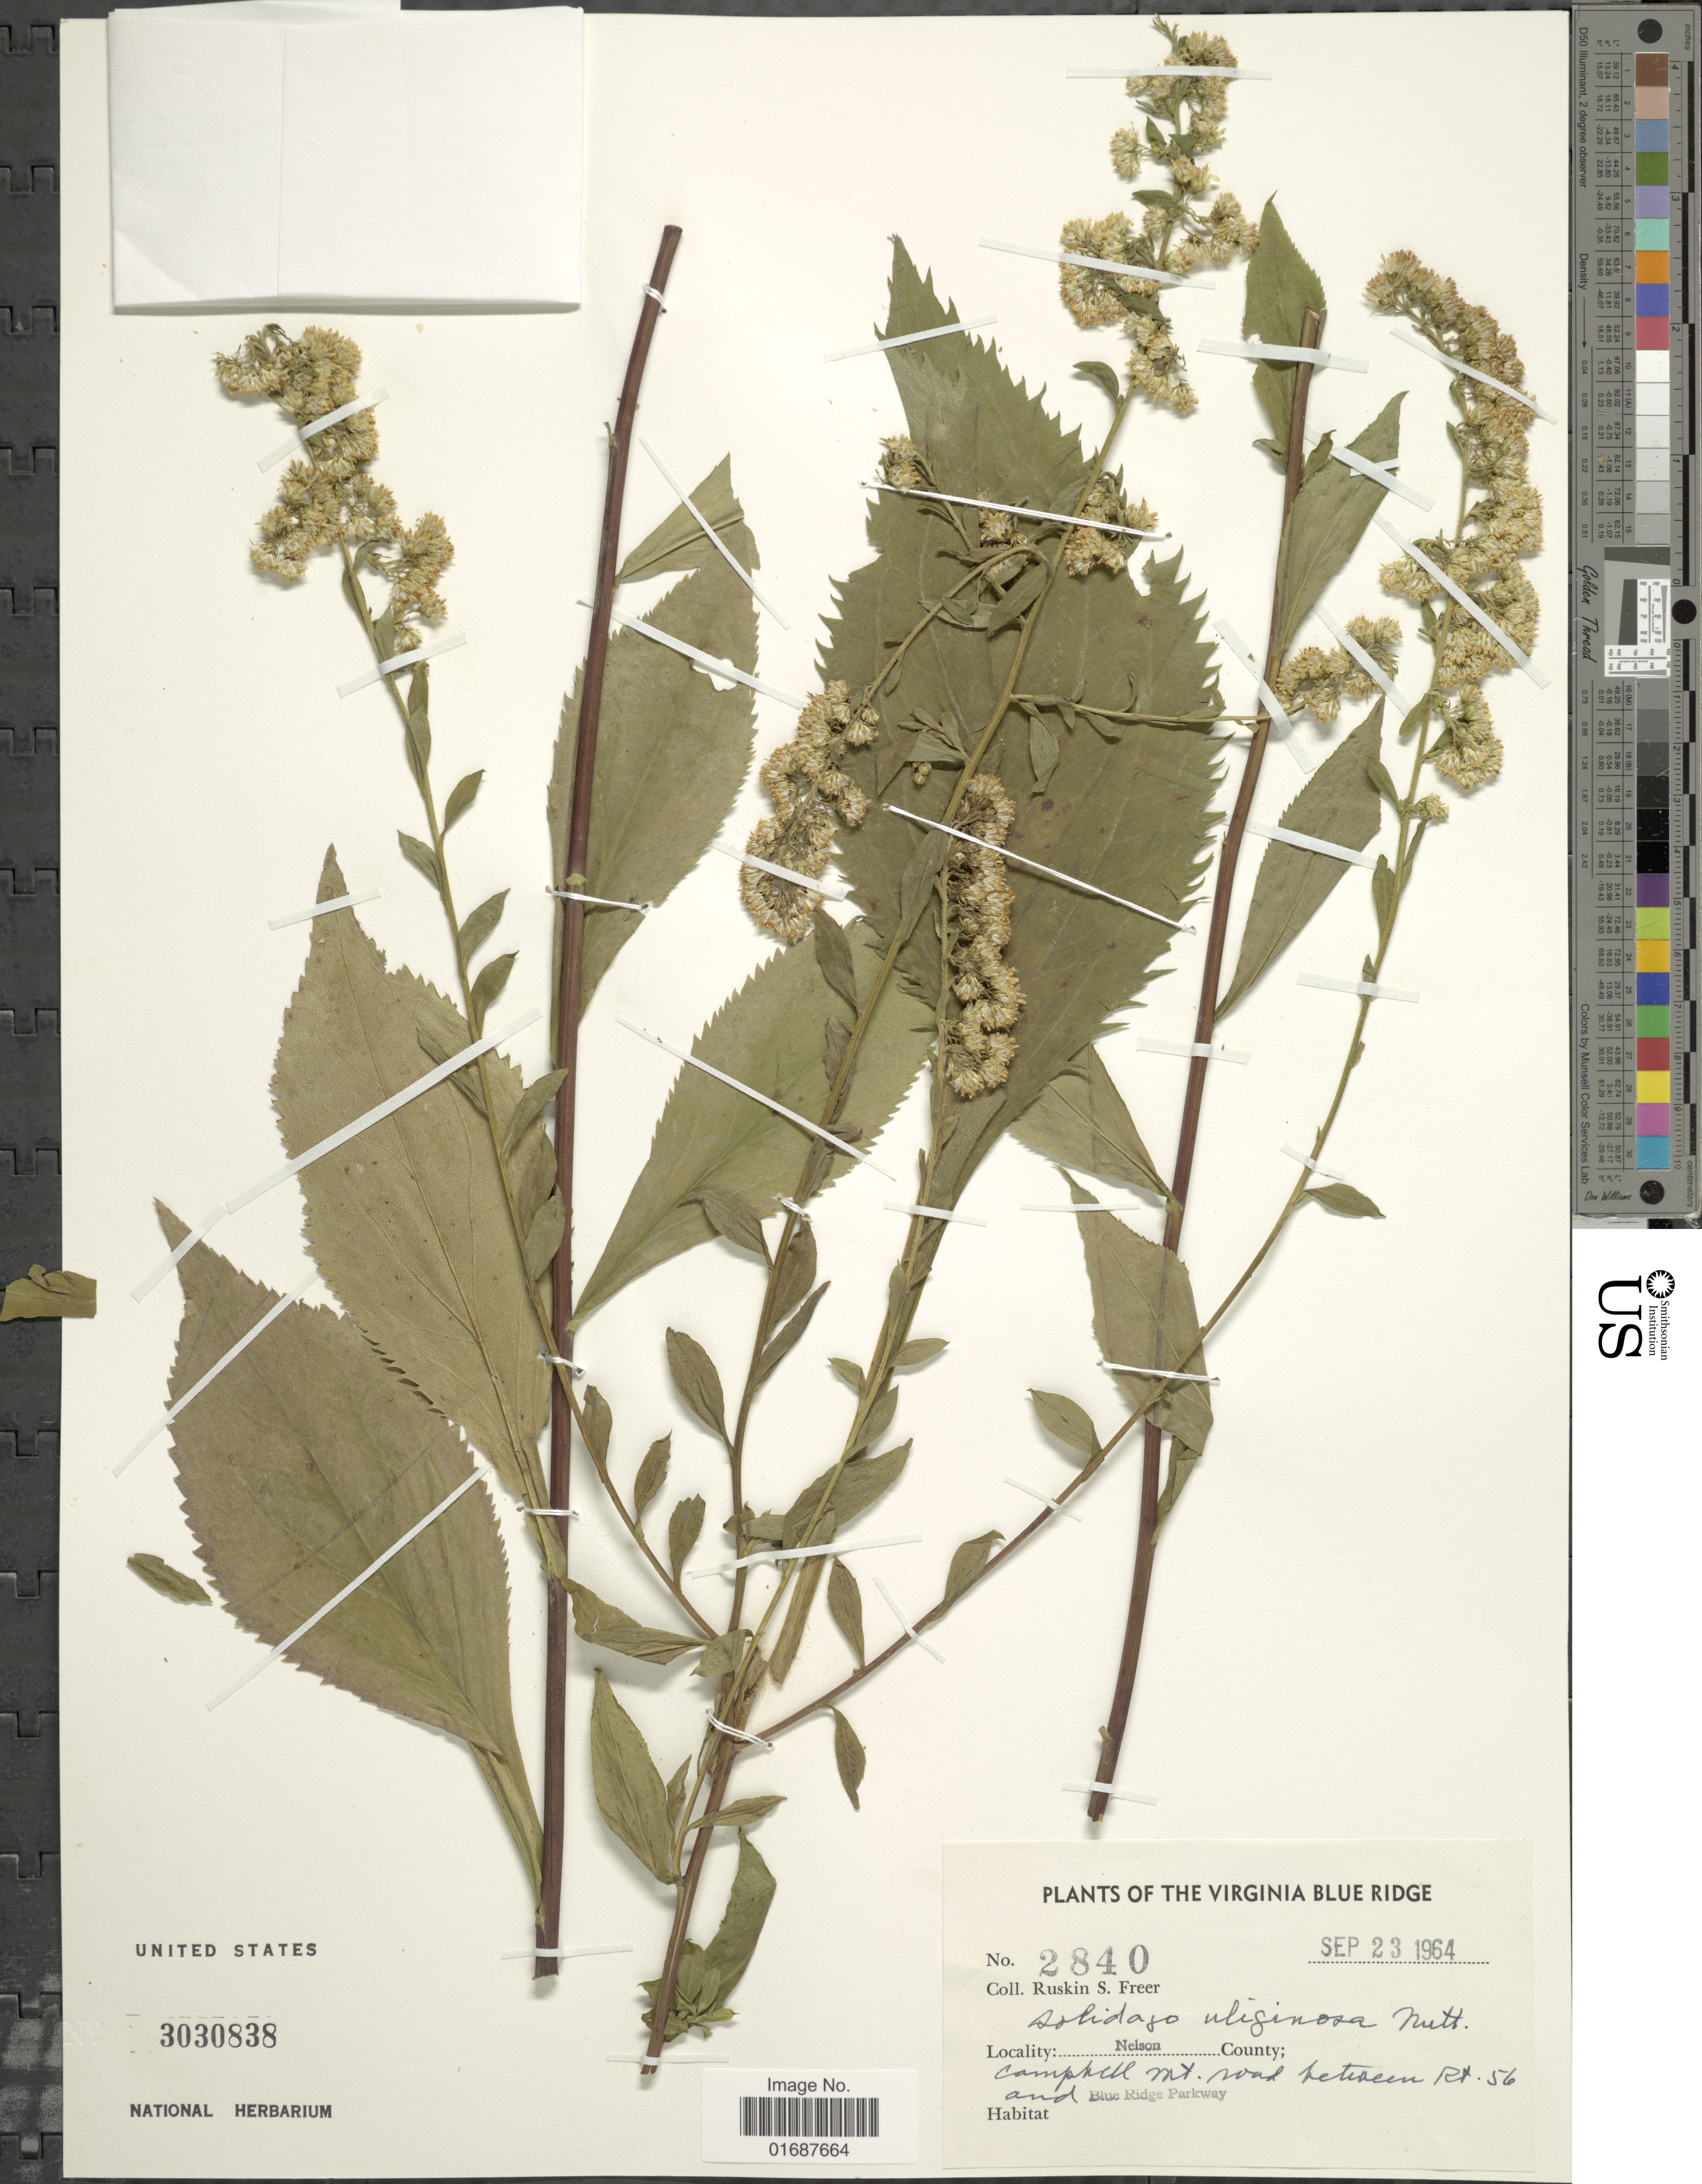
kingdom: Plantae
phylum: Tracheophyta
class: Magnoliopsida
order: Asterales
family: Asteraceae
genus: Solidago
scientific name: Solidago uliginosa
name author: Nutt.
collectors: R. Freer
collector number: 2840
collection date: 1964-09-23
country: United States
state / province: Virginia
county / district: Campbell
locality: Virginia Blue Ridge. Nelson County; Campbell Mt. road between Rt. 56 and Blue Ridge Parkway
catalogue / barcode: US 3030838